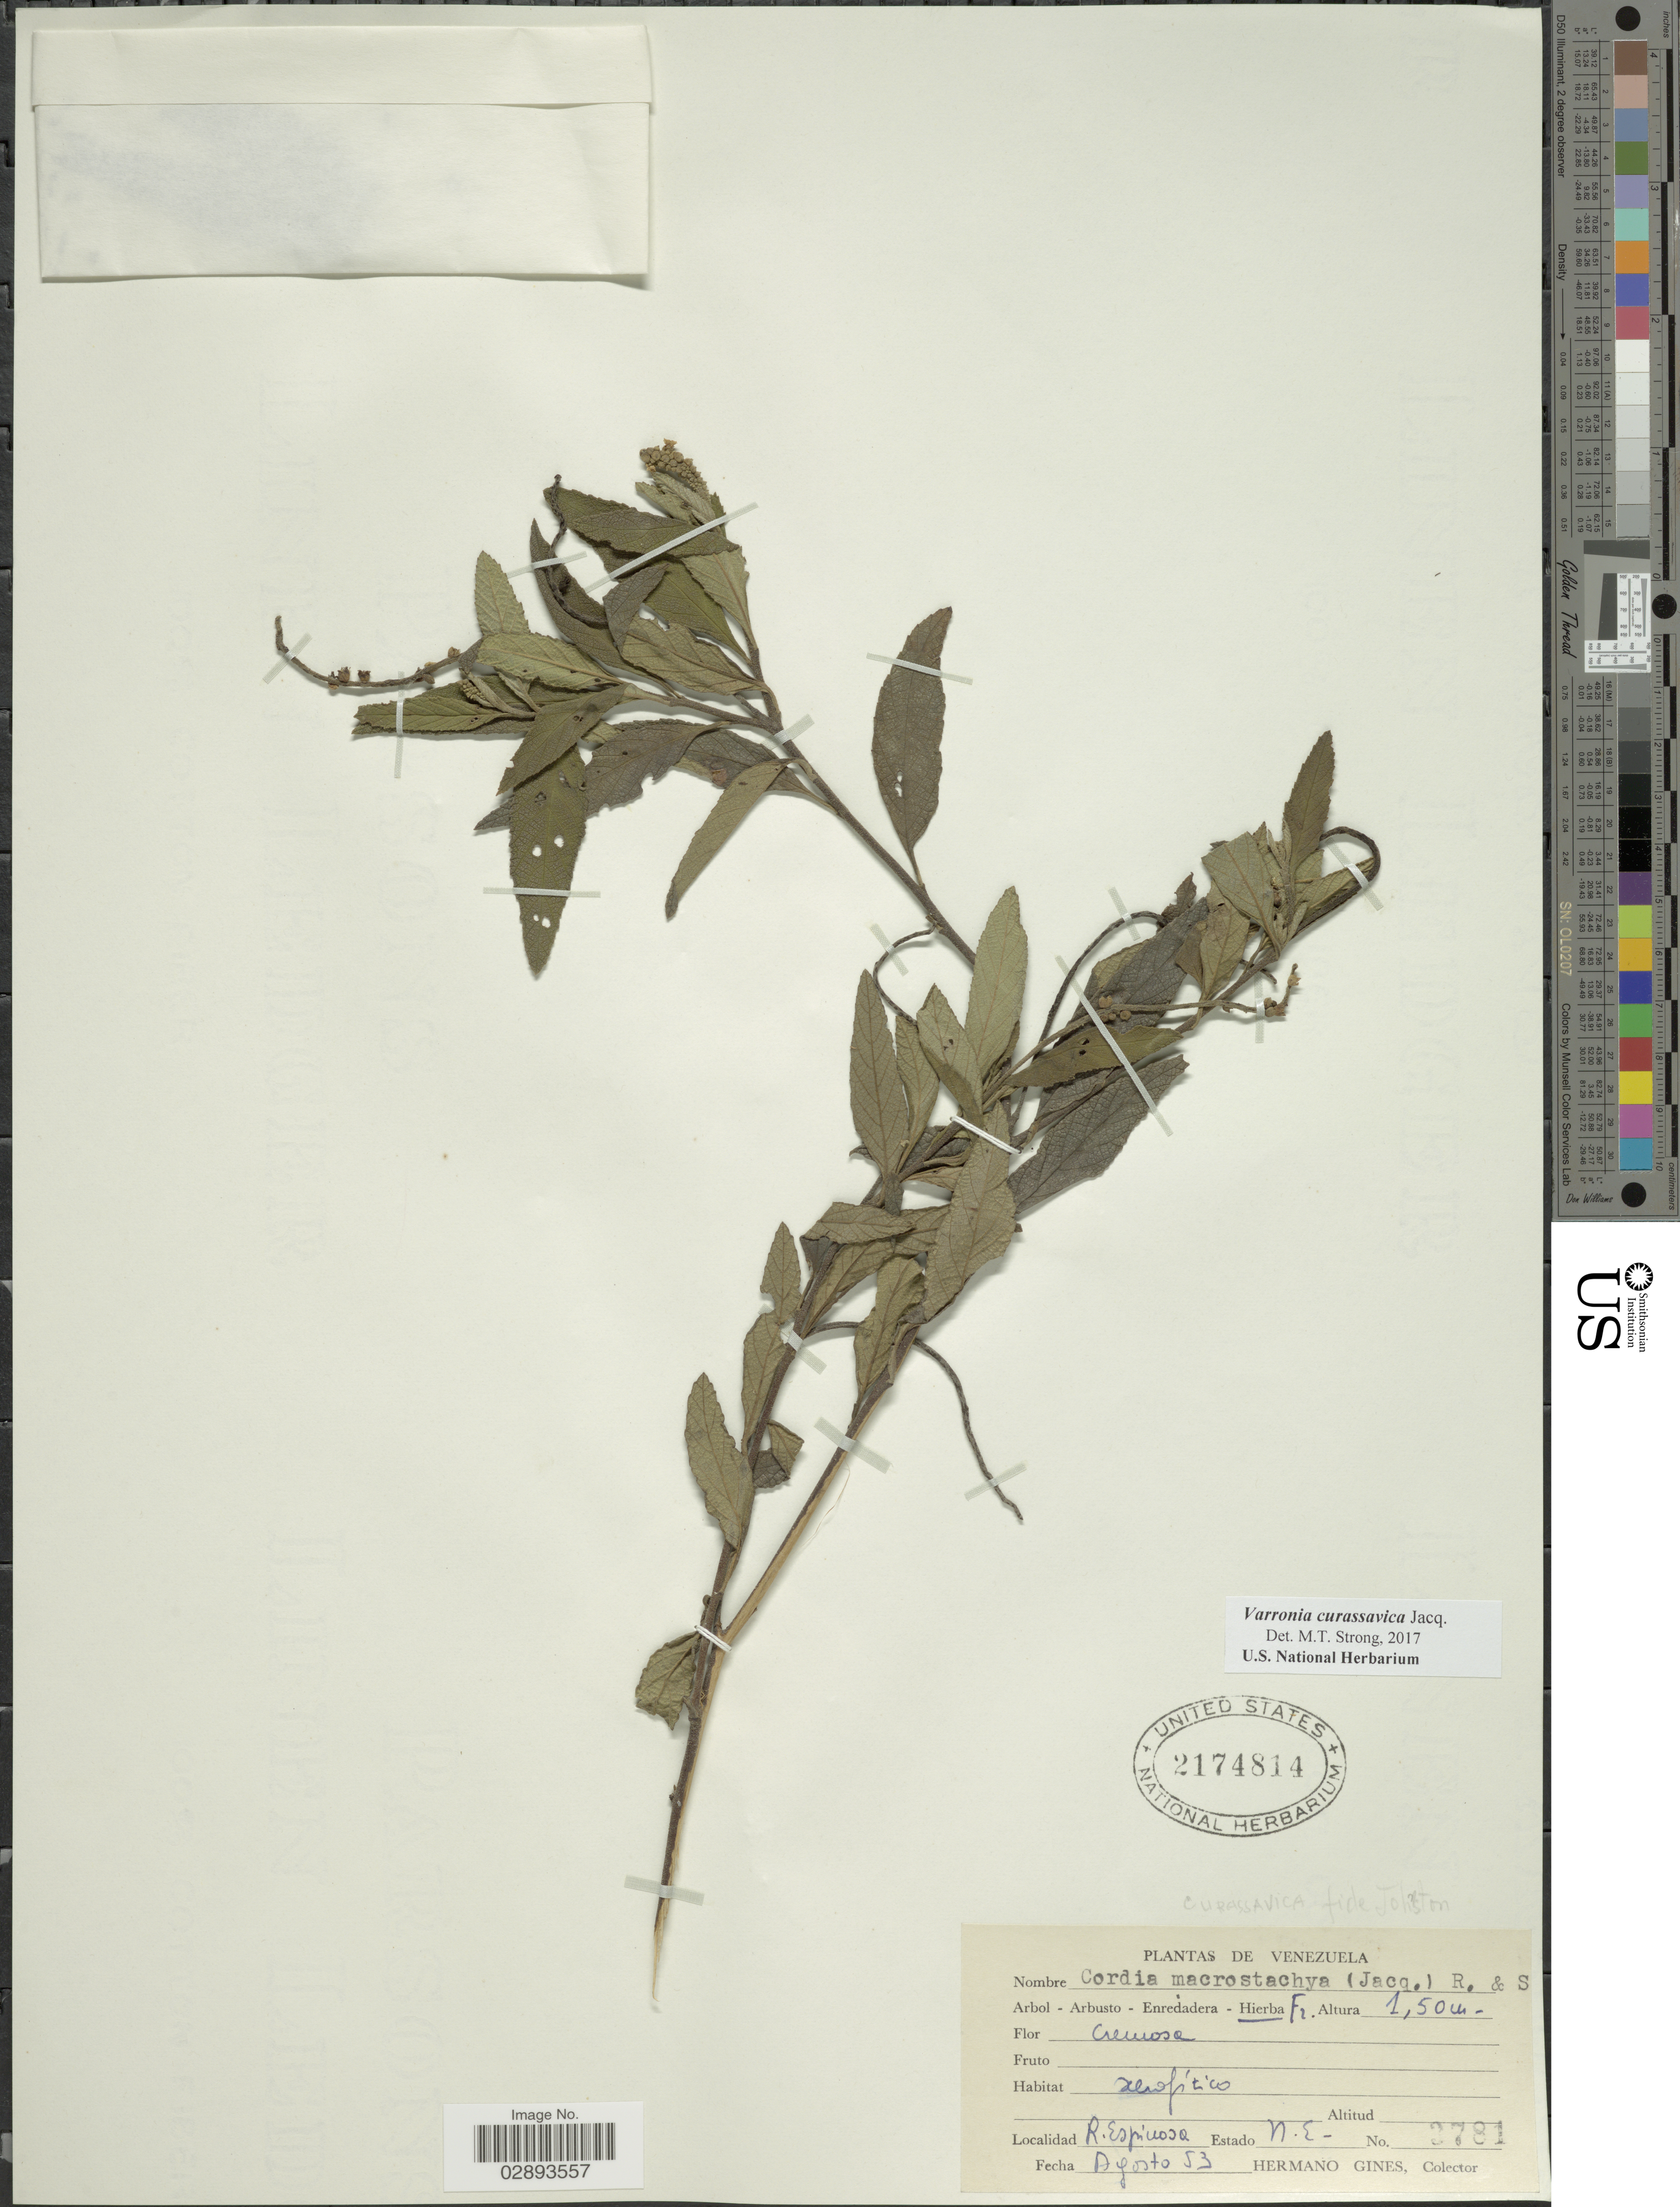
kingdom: Plantae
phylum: Tracheophyta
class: Magnoliopsida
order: Boraginales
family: Cordiaceae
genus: Varronia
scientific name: Varronia curassavica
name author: Jacq.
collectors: Bro. Gines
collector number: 3781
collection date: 1953-08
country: Venezuela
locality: R. Espinosa, Estado N.E.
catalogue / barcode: US 2174814